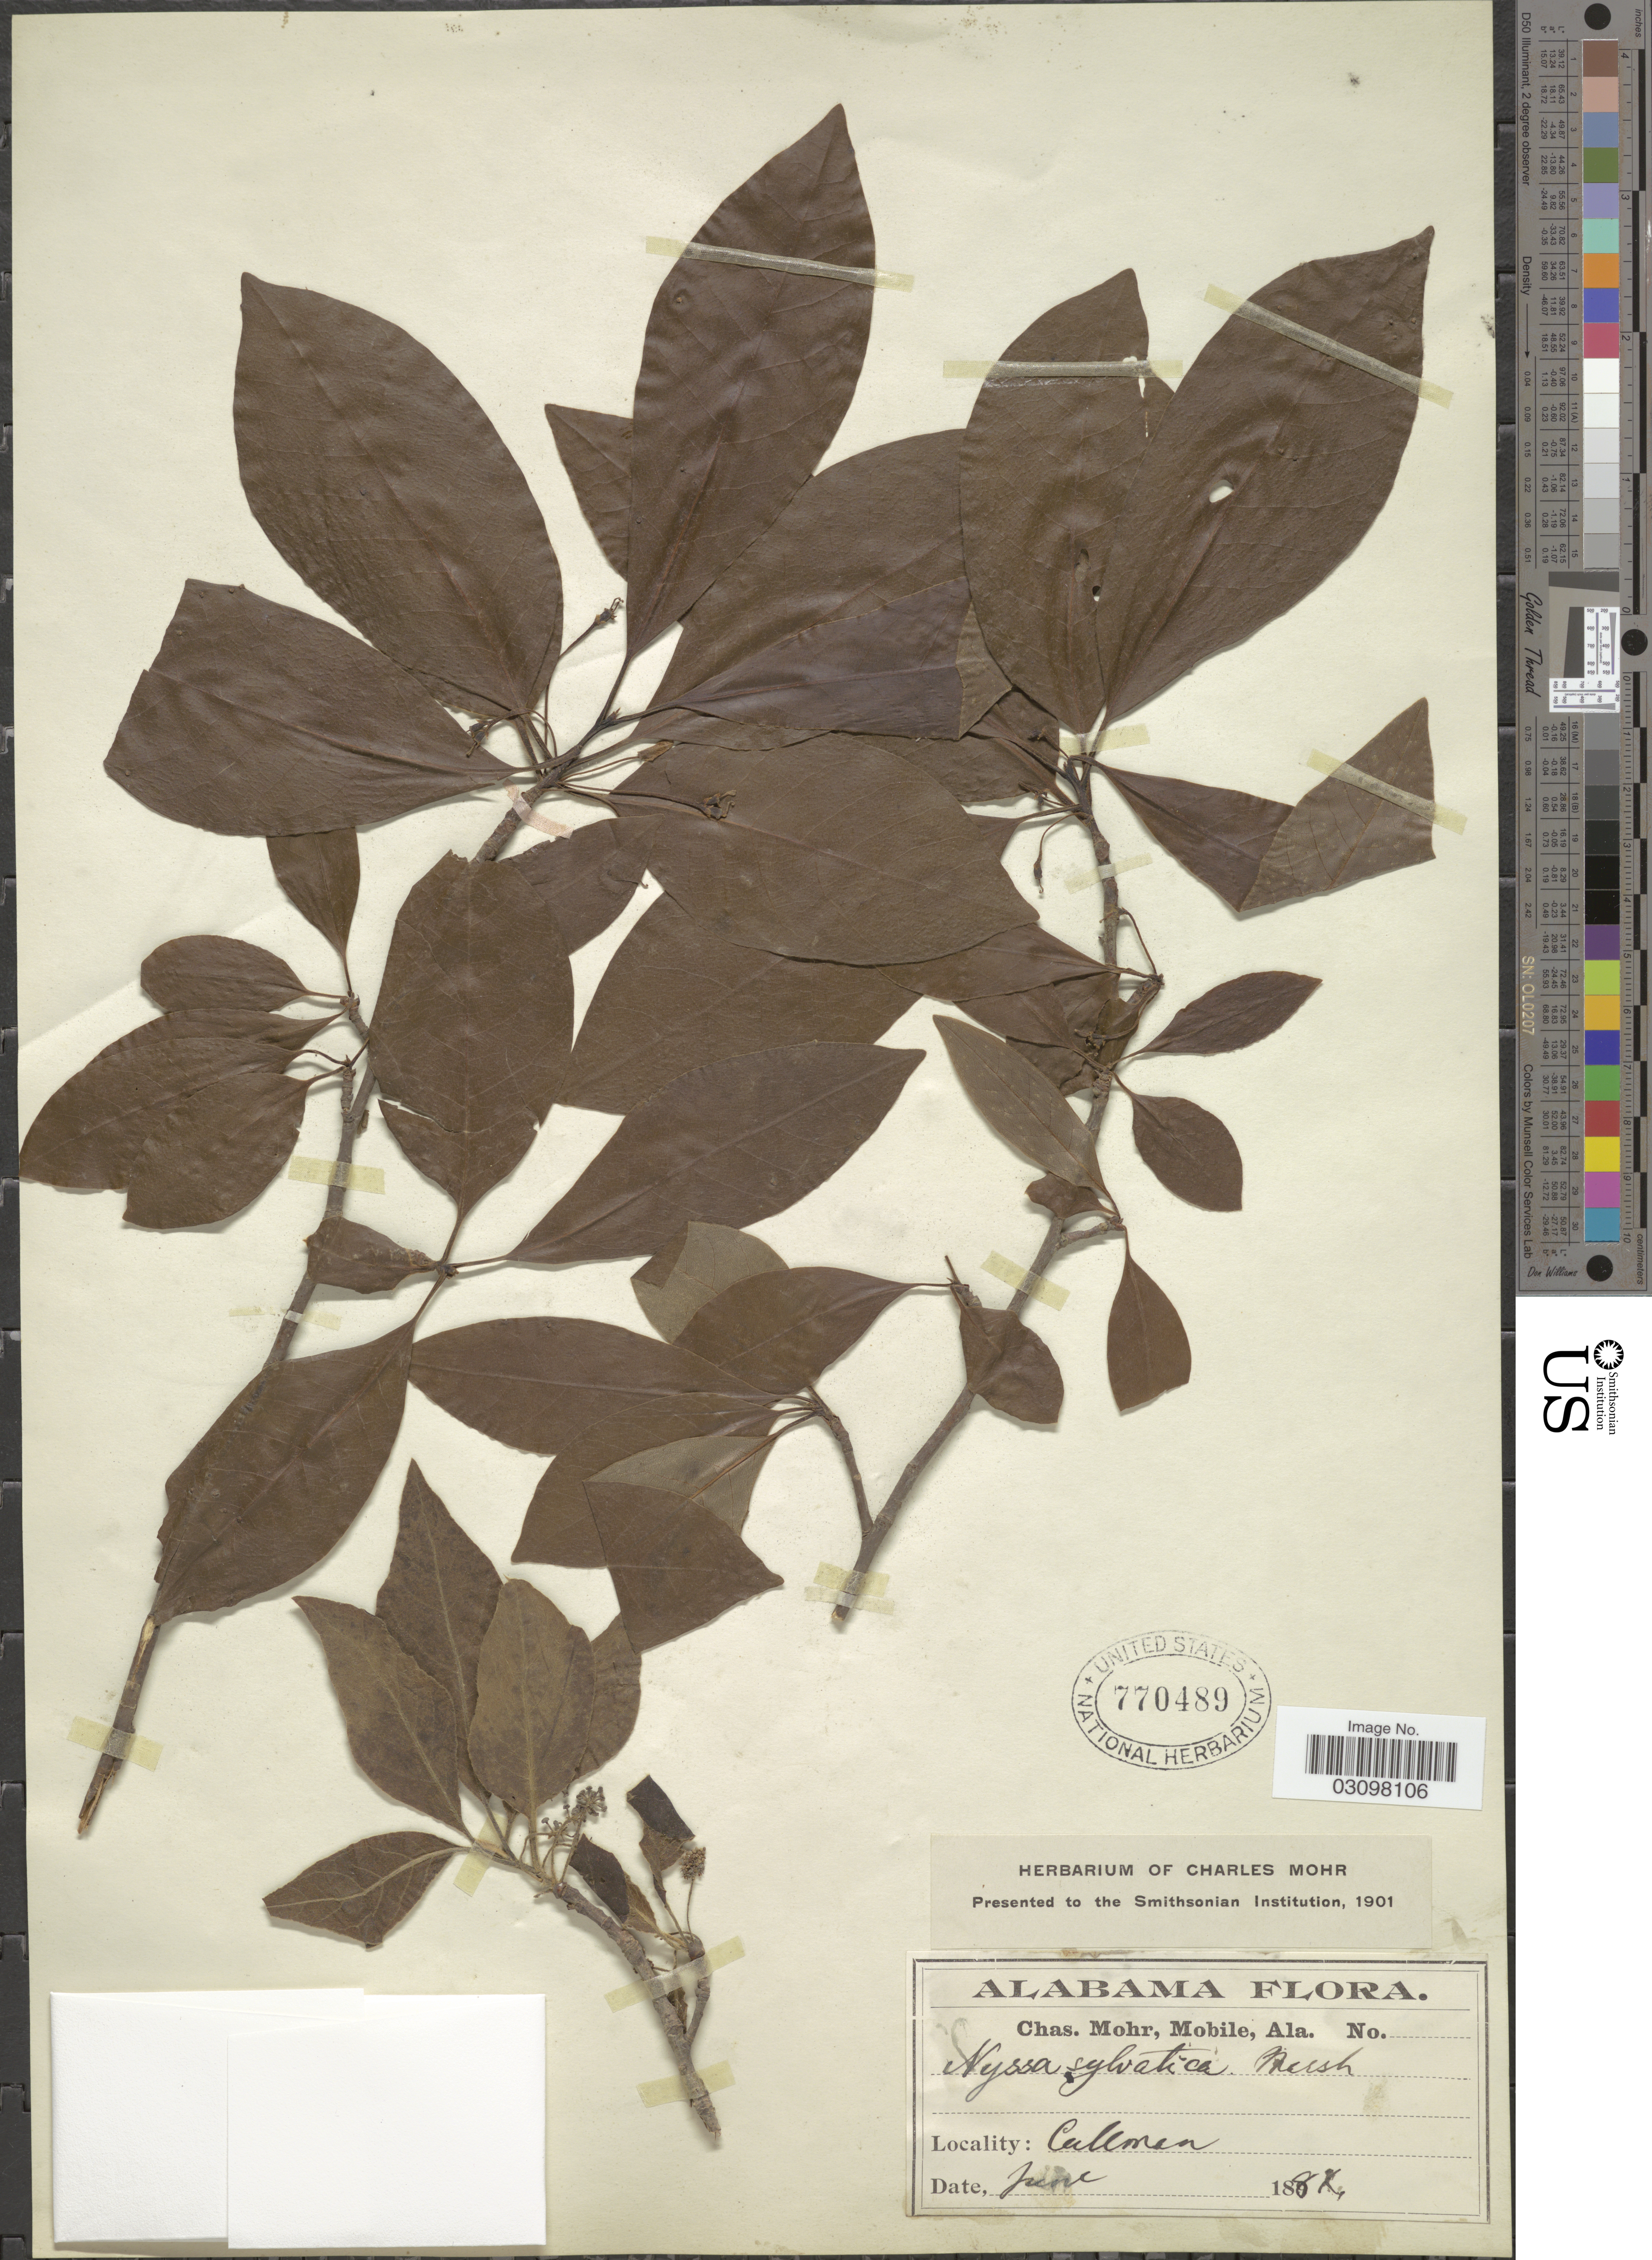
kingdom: Plantae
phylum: Tracheophyta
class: Magnoliopsida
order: Cornales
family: Nyssaceae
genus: Nyssa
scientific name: Nyssa sylvatica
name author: Marshall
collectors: Mohr, C. T. (herbarium)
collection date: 1882-06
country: United States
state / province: Alabama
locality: Cullman.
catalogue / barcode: US 770489